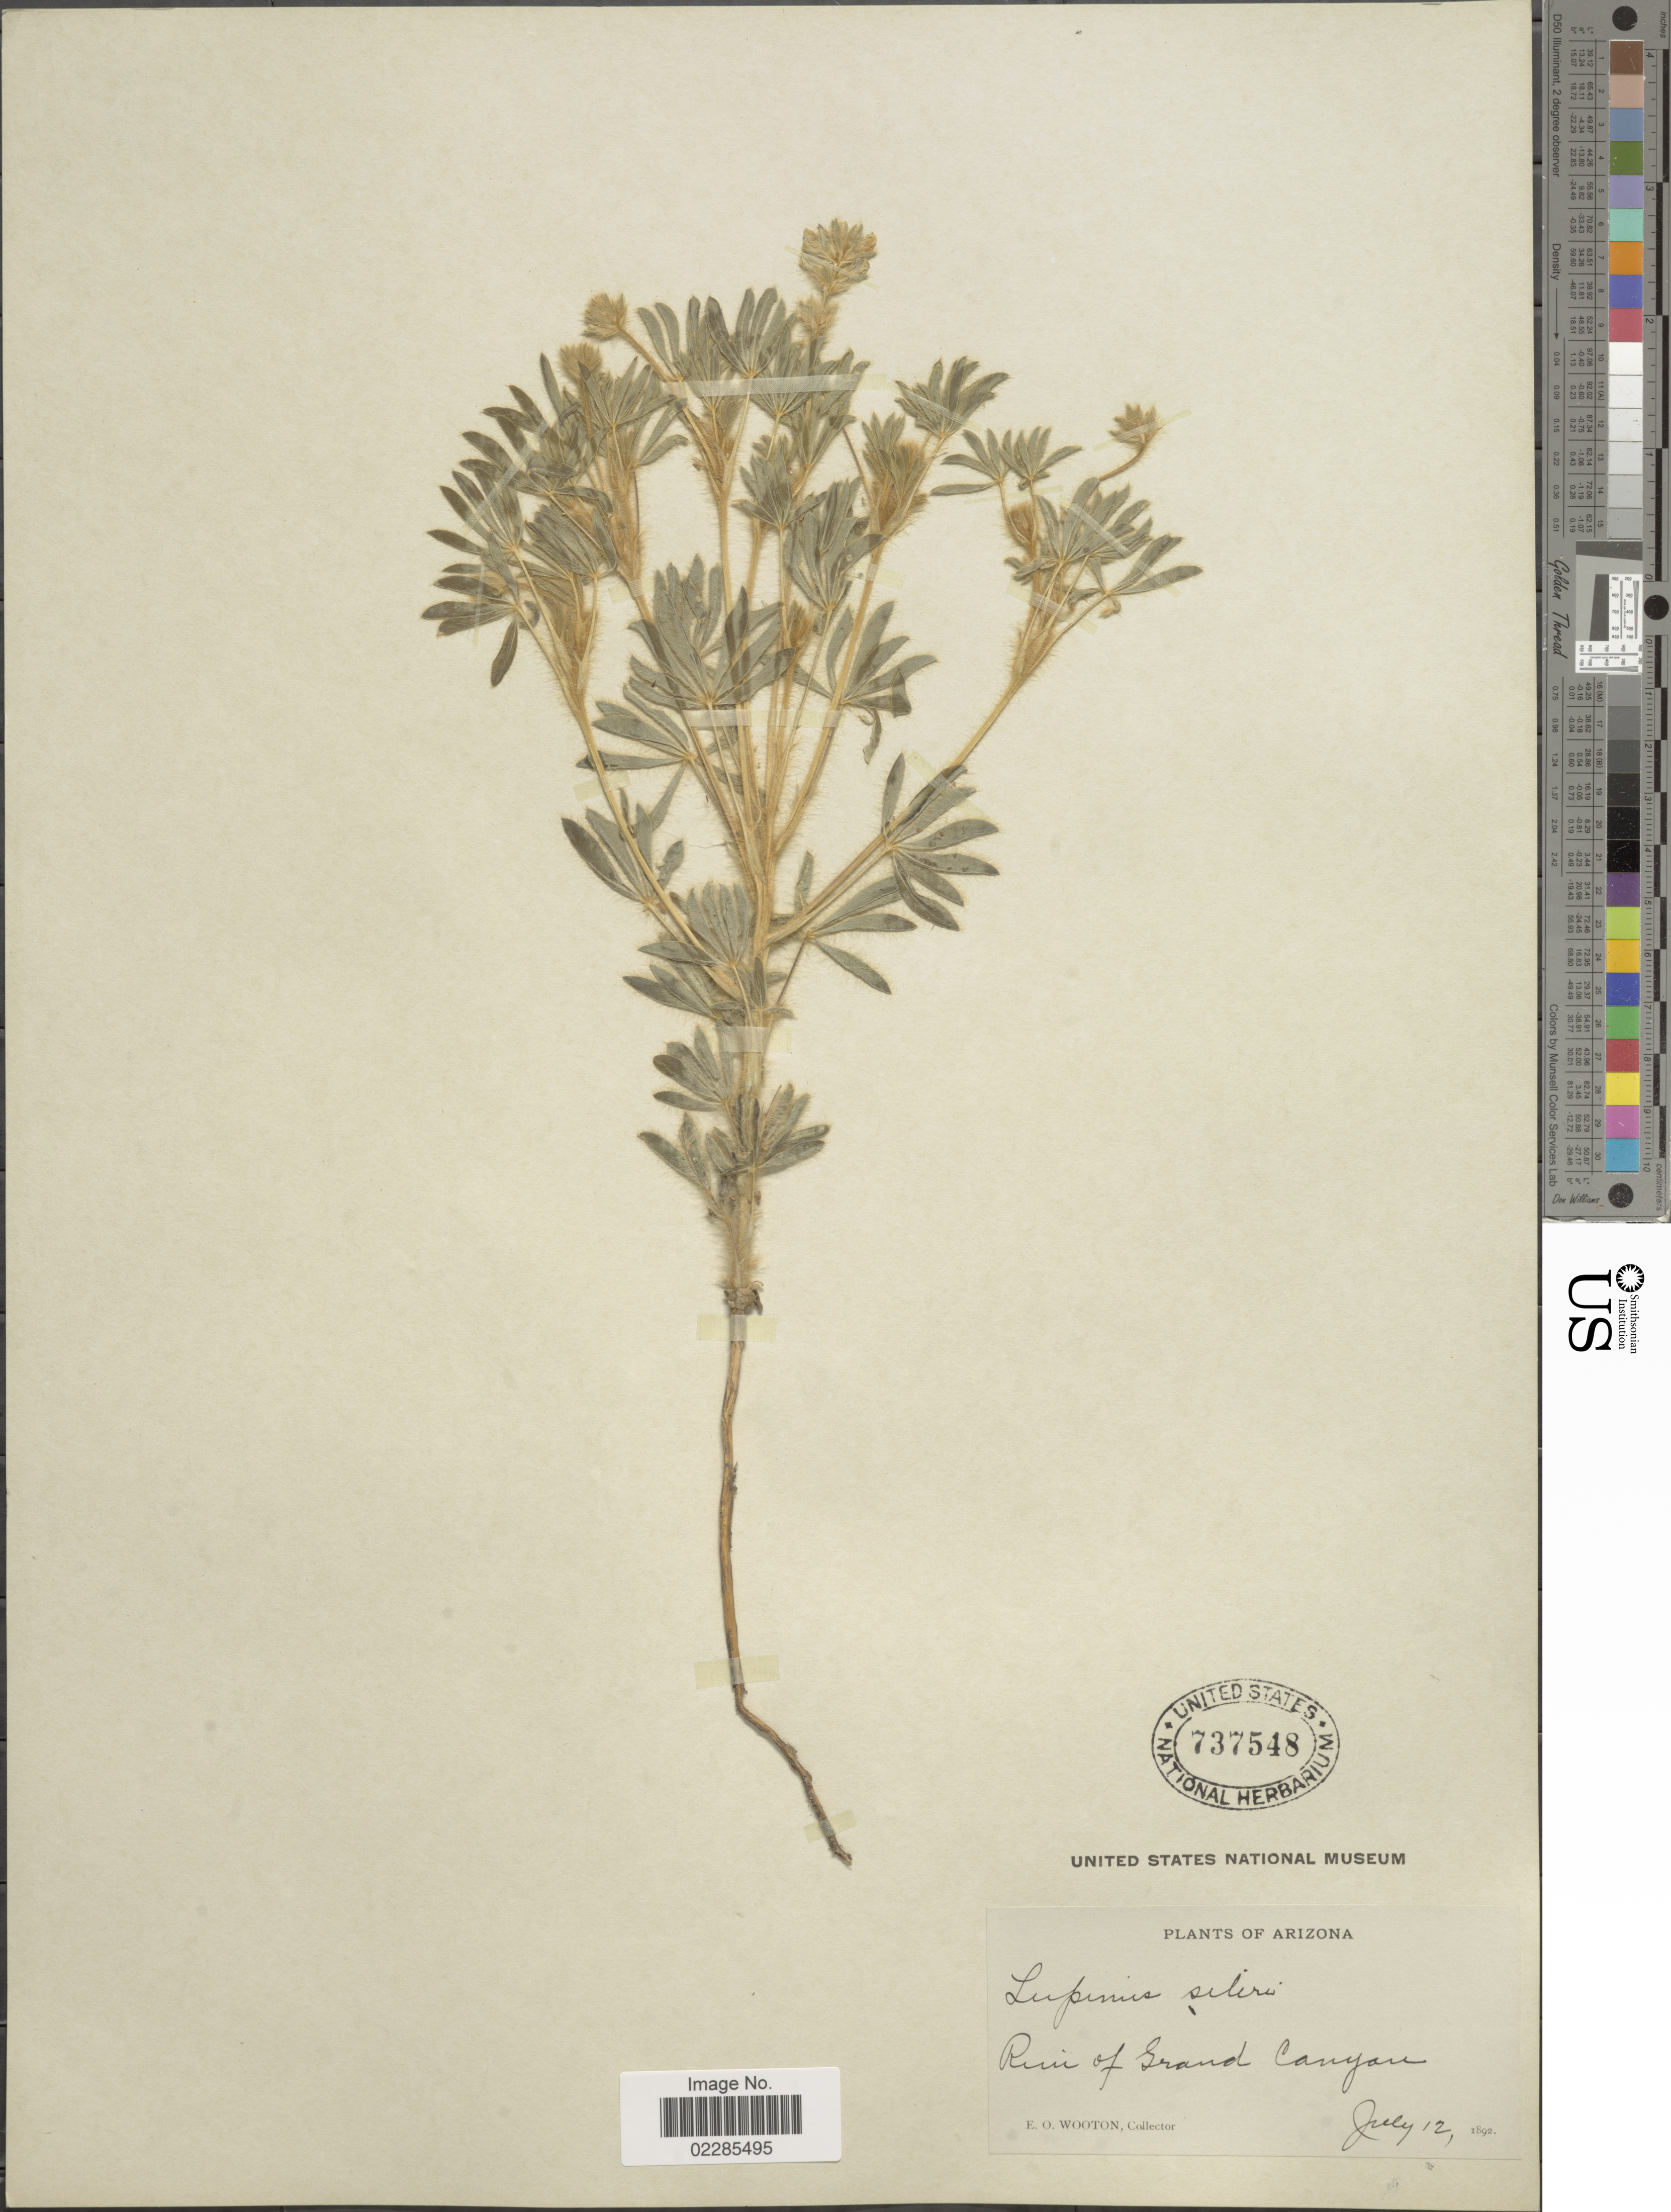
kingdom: Plantae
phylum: Tracheophyta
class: Magnoliopsida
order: Fabales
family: Fabaceae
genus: Lupinus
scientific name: Lupinus kingii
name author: S. Watson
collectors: E. O. Wooton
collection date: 1892-07-12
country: United States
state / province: Arizona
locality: Rim of Grand Canyon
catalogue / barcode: US 737548